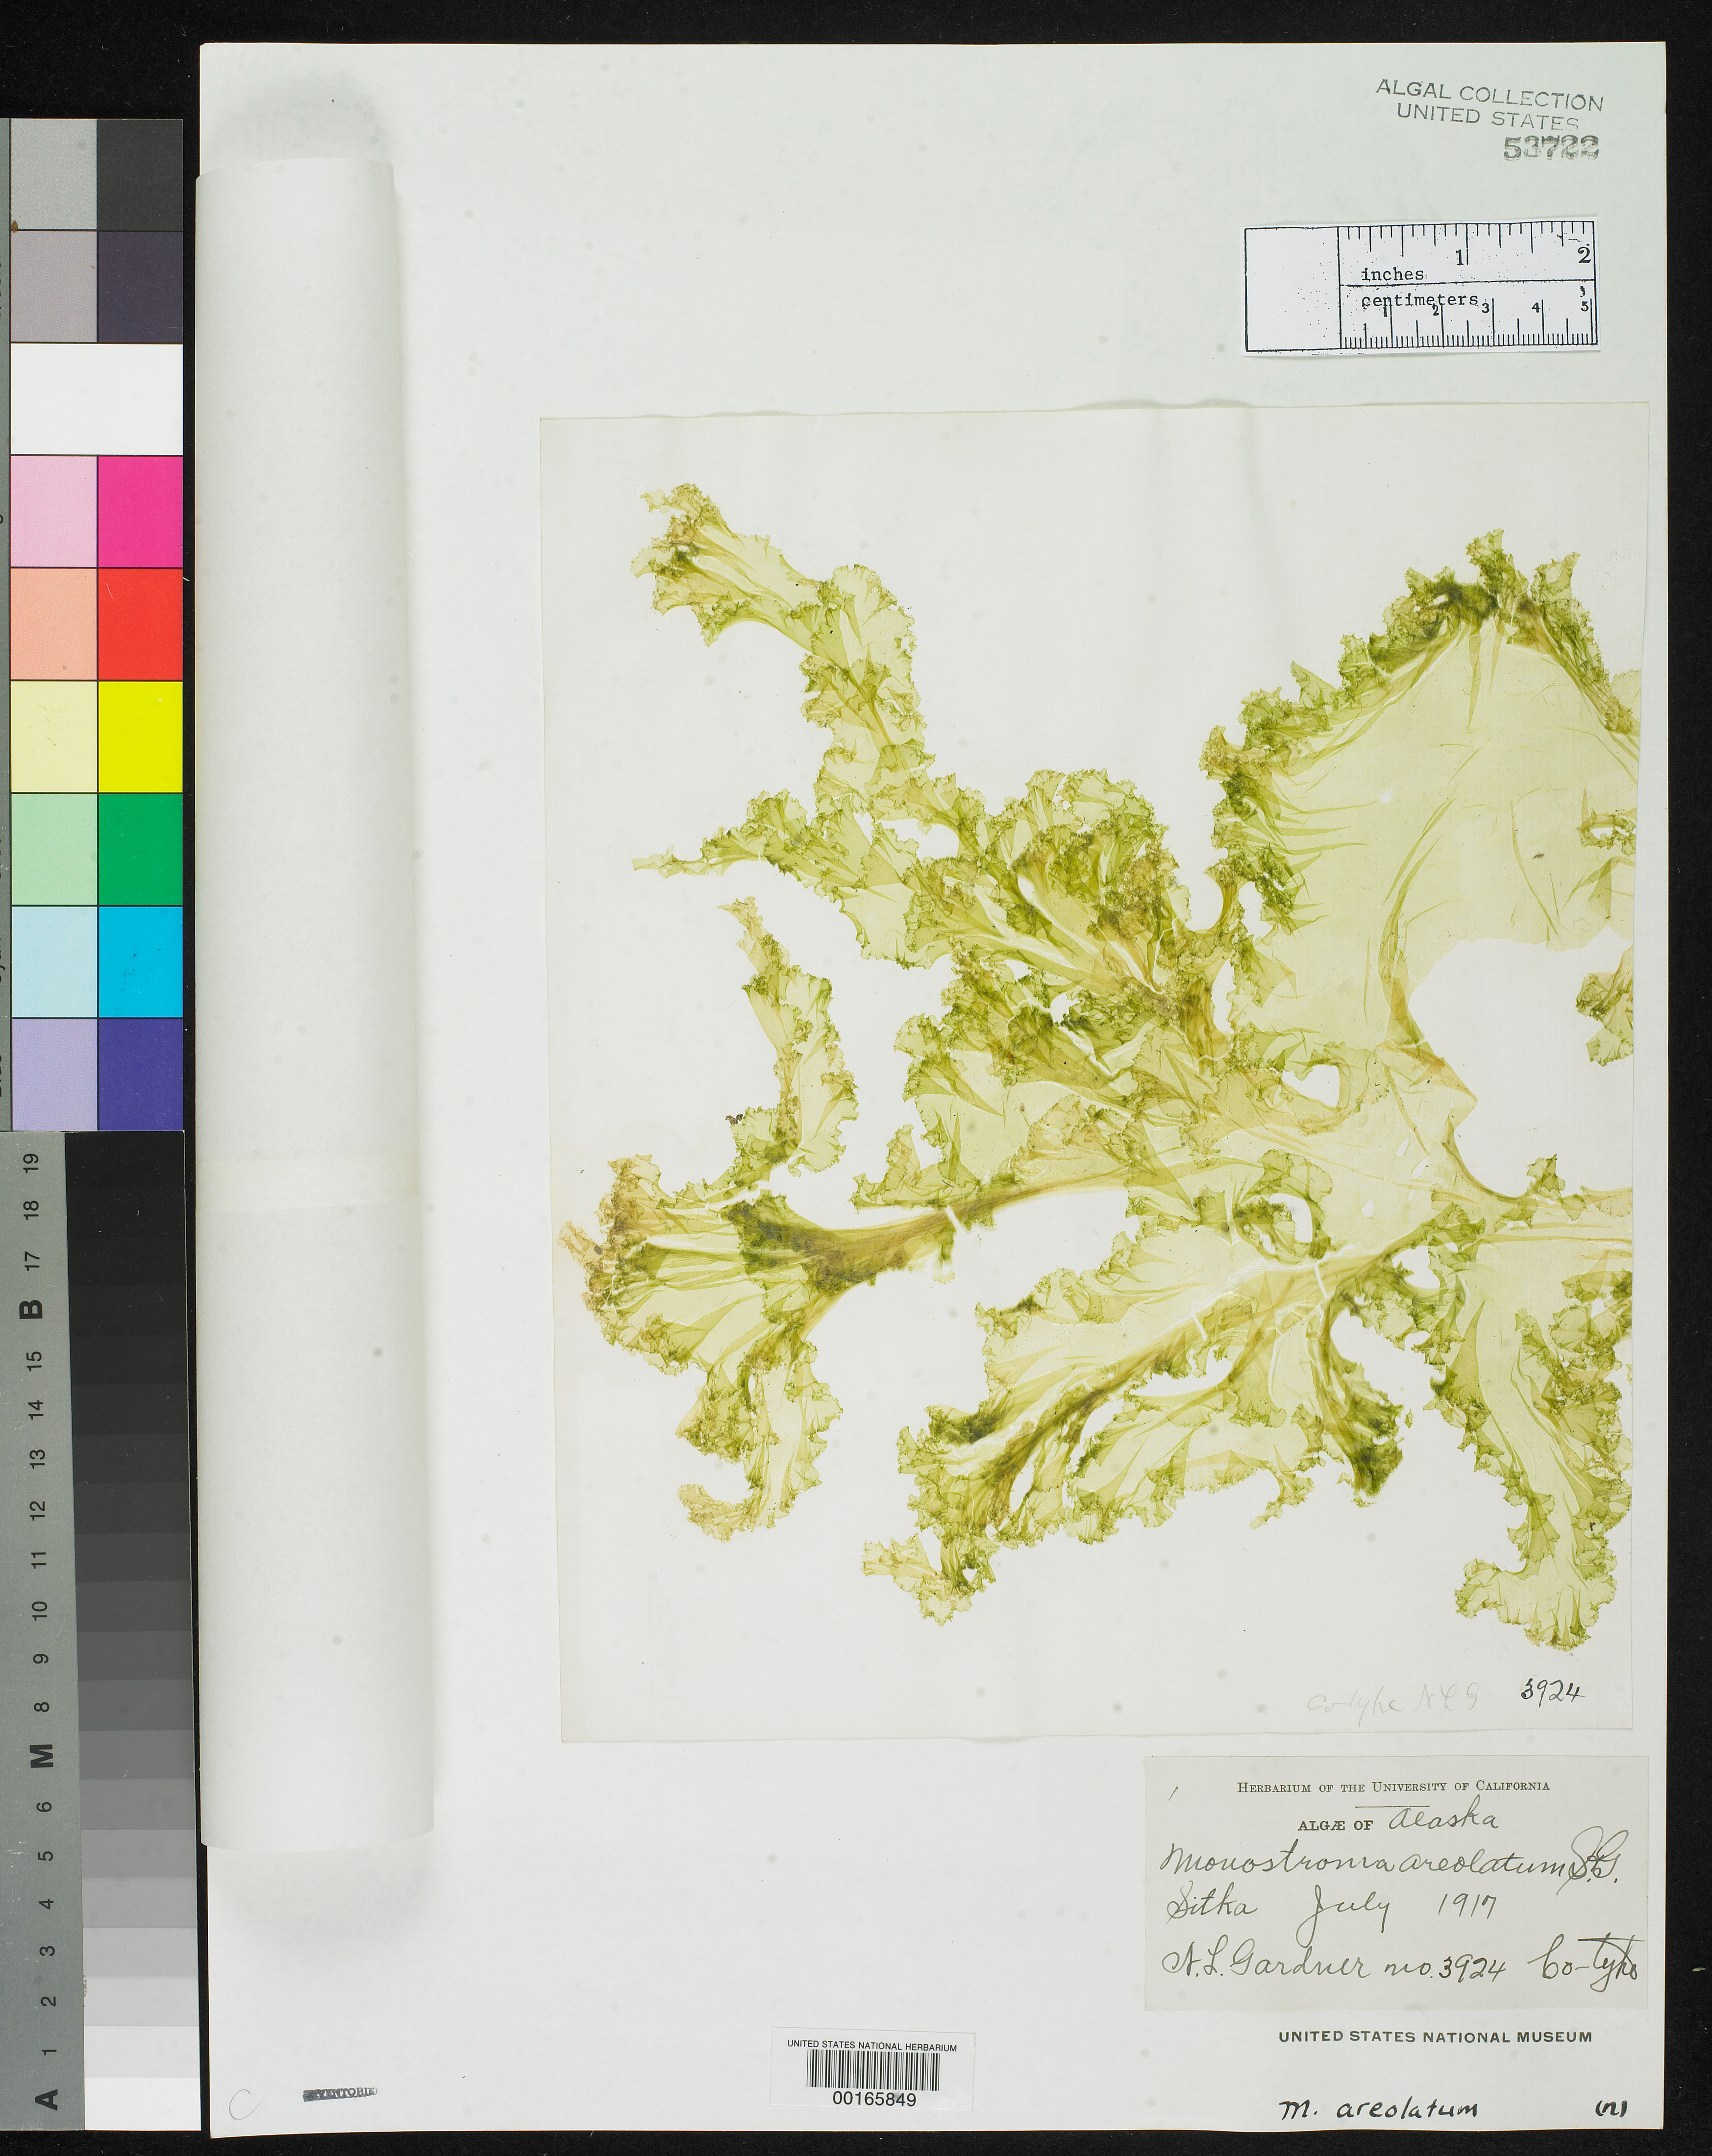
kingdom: Plantae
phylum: Chlorophyta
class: Ulvophyceae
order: Ulvales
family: Monostromataceae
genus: Monostroma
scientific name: Monostroma areolatum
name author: Setch. & N.L. Gardner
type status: Isotype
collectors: N. Gardner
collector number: NLG 3924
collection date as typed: Jul 1917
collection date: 1917-07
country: United States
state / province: Alaska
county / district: Sitka Division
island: Baranof Island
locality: Sitka.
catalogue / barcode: US 53722